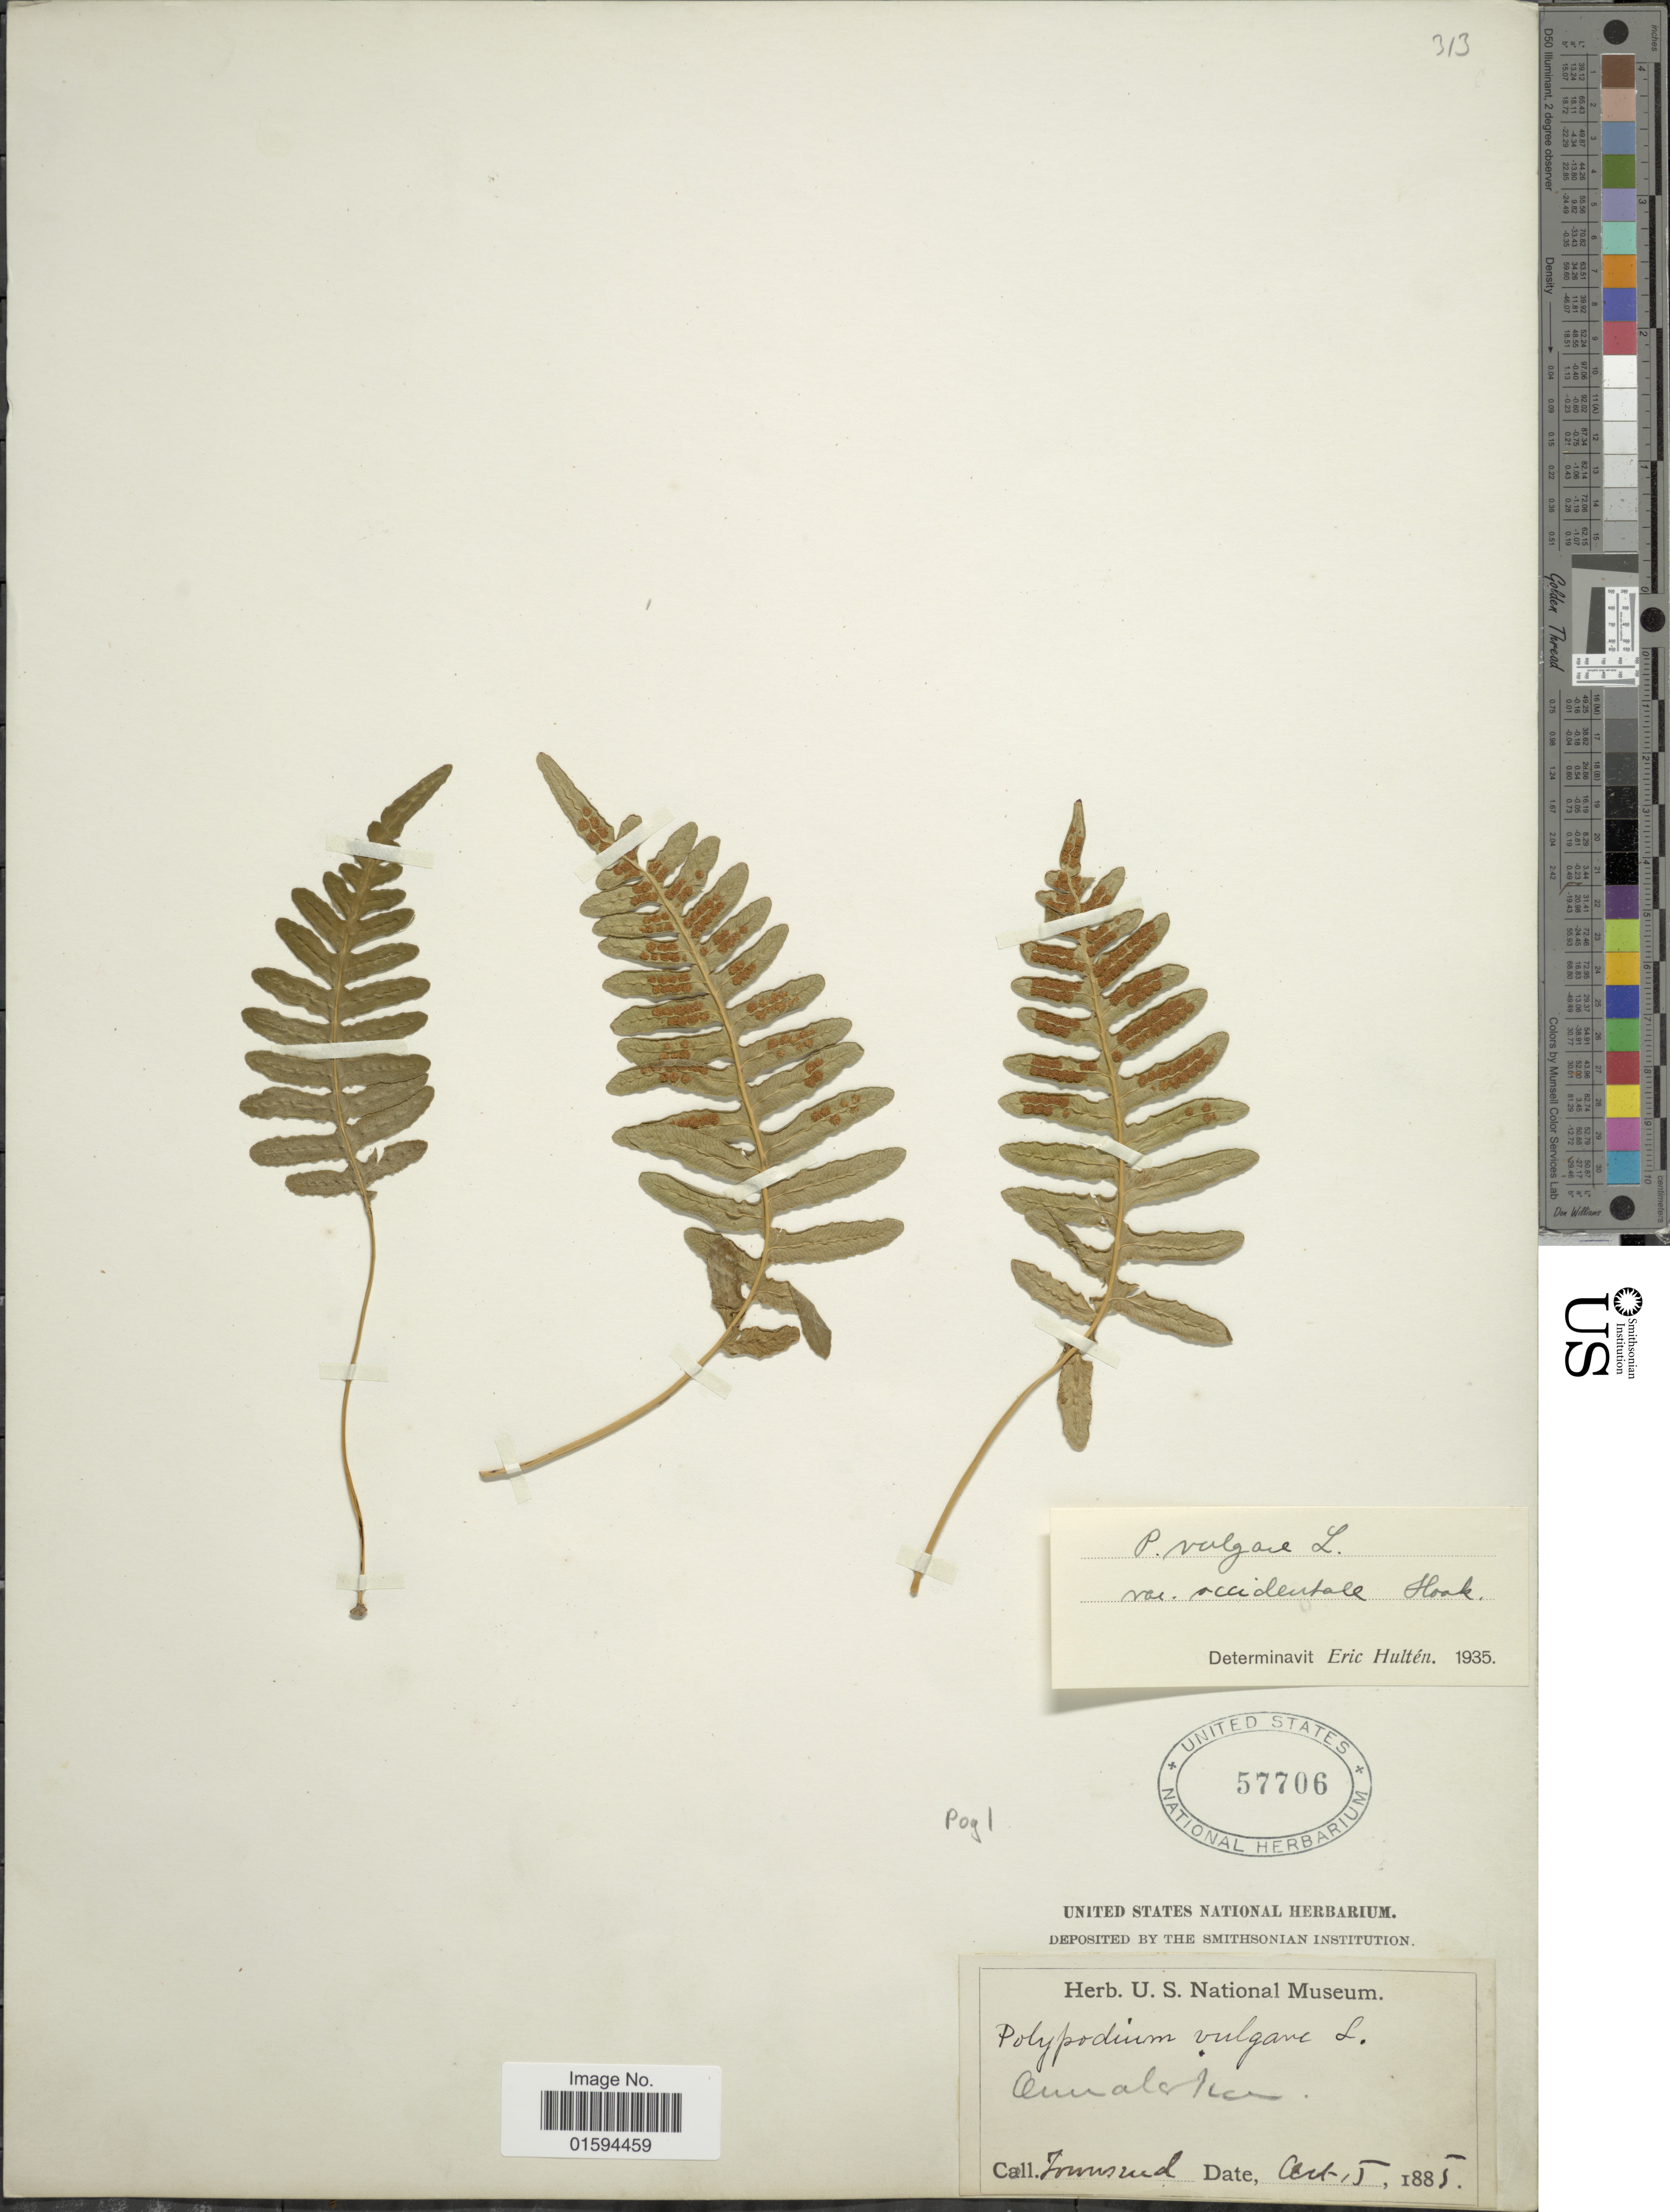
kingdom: Plantae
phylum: Tracheophyta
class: Polypodiopsida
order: Polypodiales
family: Polypodiaceae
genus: Polypodium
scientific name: Polypodium glycyrrhiza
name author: D.C. Eaton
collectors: C. H. Townsend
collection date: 1885-10-15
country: United States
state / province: Alaska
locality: Unalaska.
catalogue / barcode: US 57706